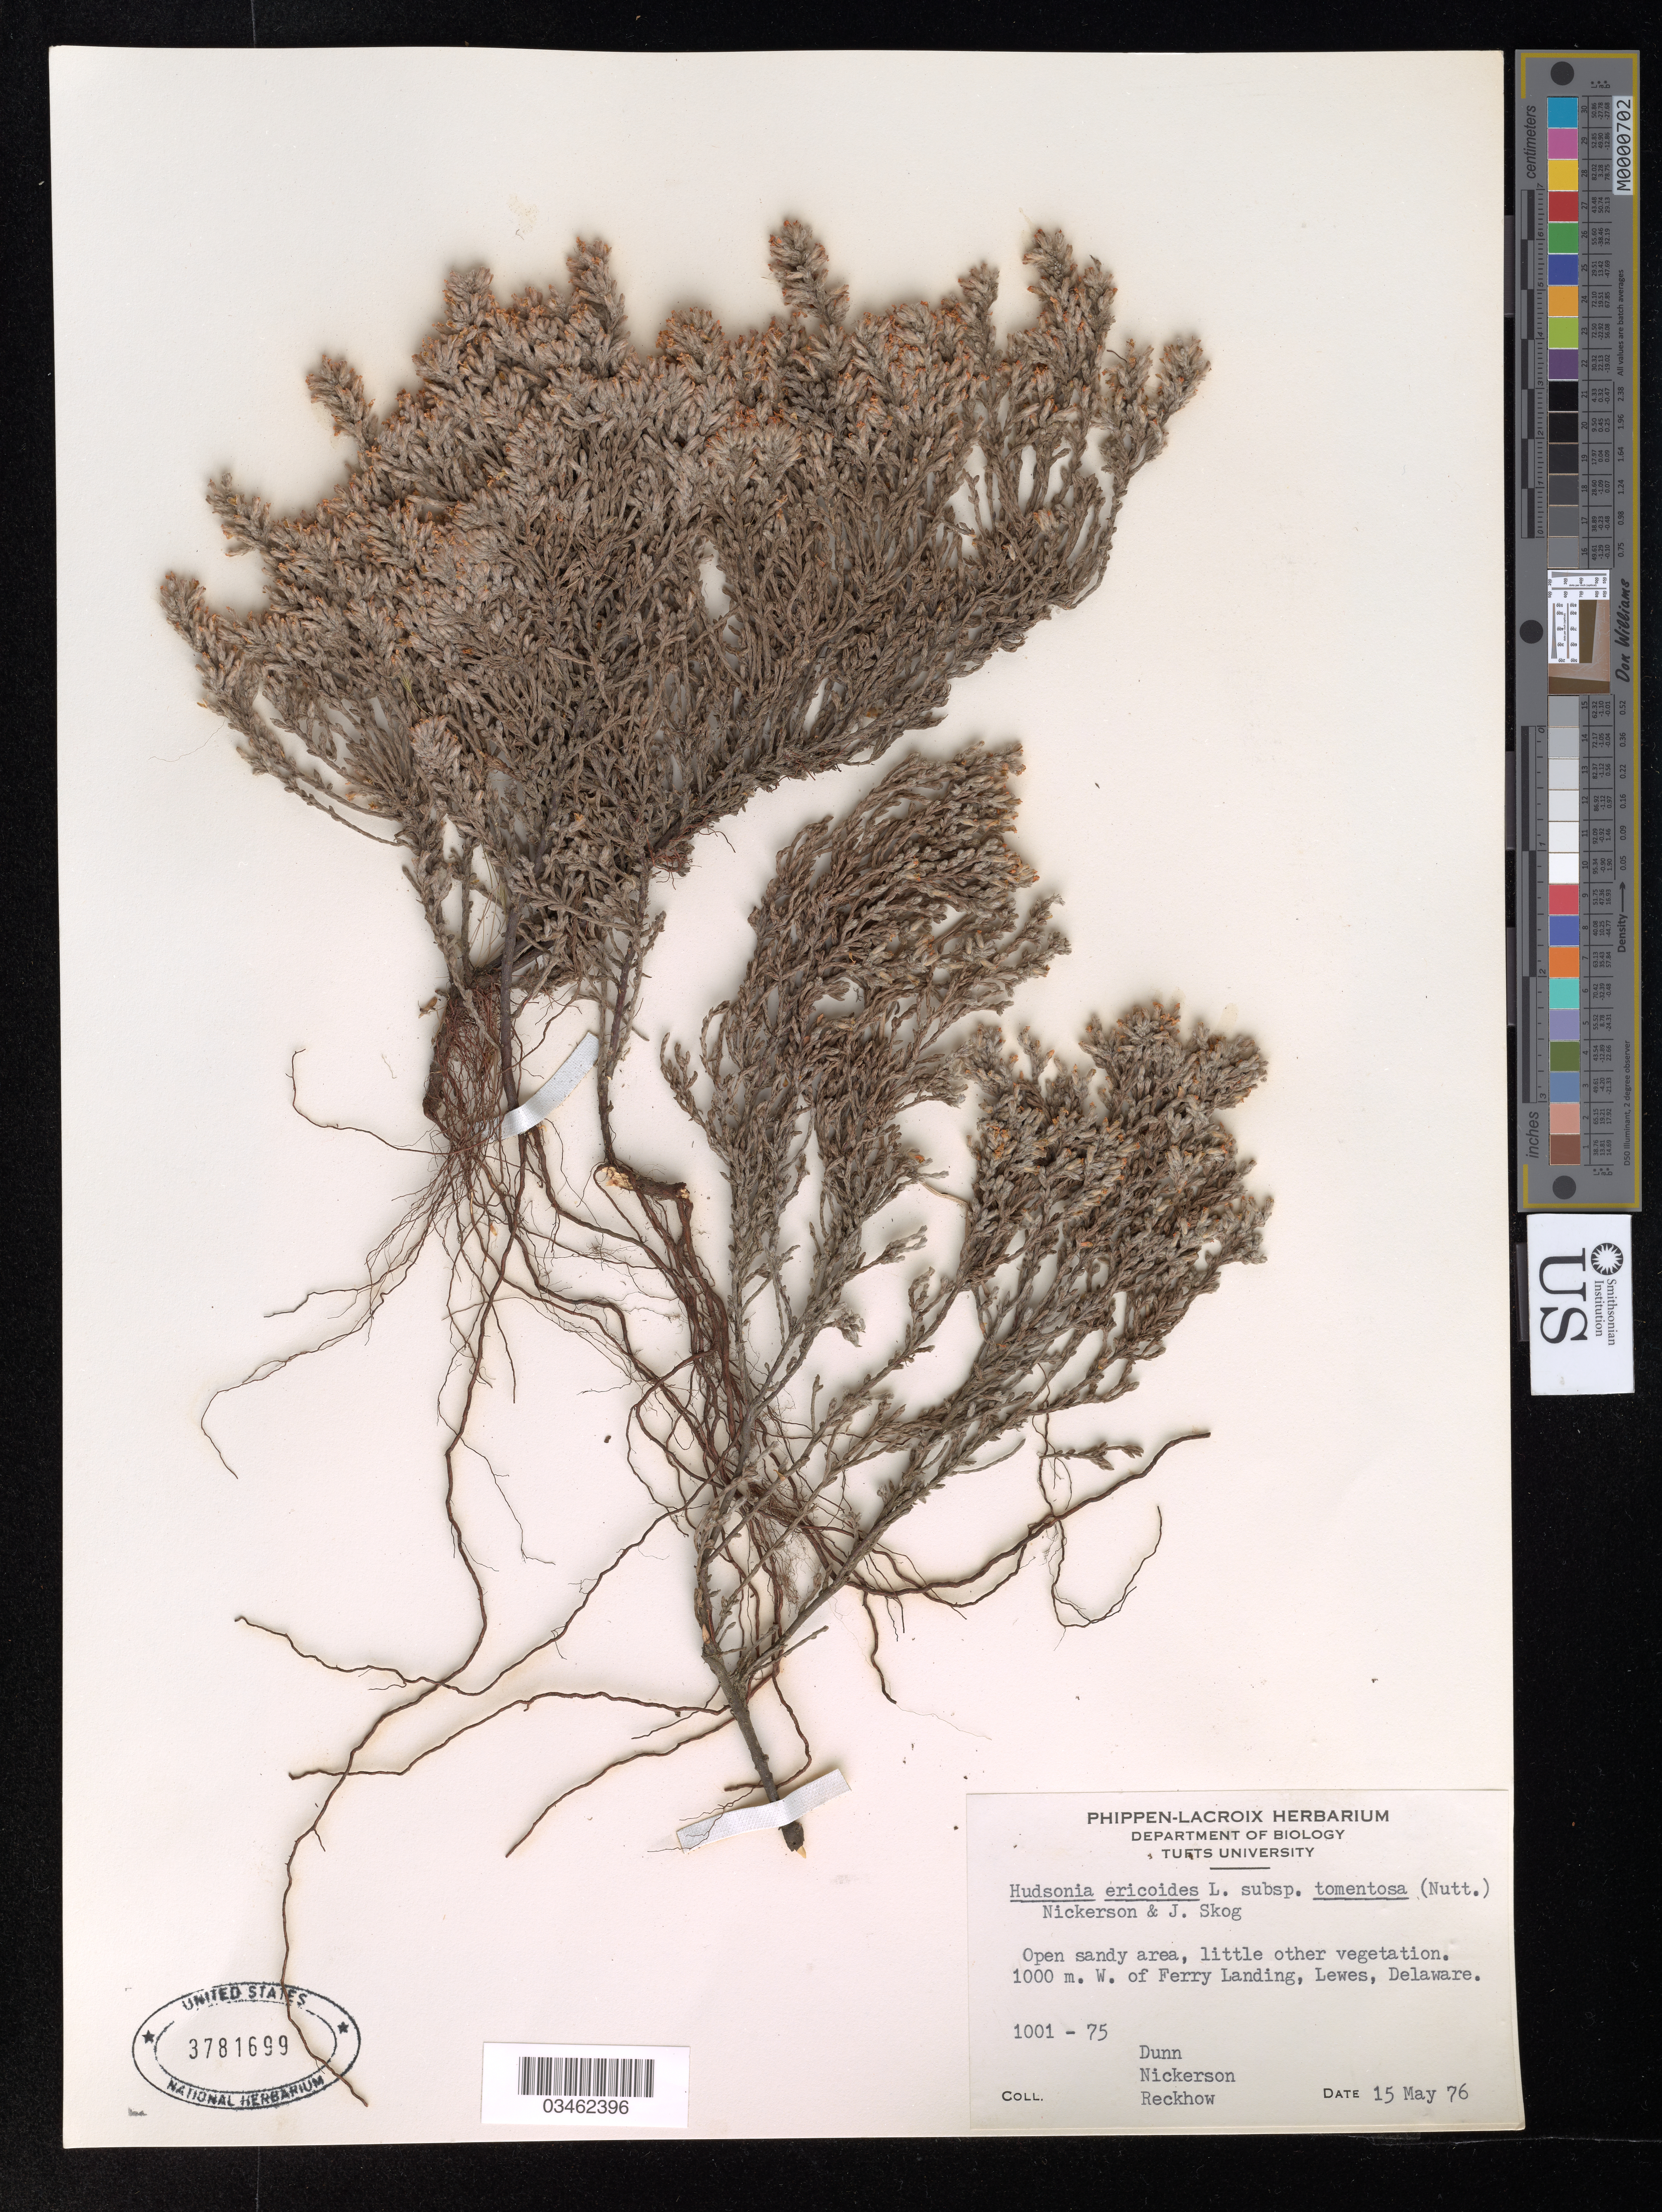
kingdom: Plantae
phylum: Tracheophyta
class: Magnoliopsida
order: Malvales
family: Cistaceae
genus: Hudsonia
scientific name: Hudsonia ericoides subsp. tomentosa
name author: (Nutt.) N.H. Nick. & J.E. Skog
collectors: -- Dunn, Nickerson, -- & Reckhow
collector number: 1001 - 75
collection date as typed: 15 5 76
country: United States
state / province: Delaware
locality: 1000 m. W. of Ferry Landing, Lewes.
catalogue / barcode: US 3781699